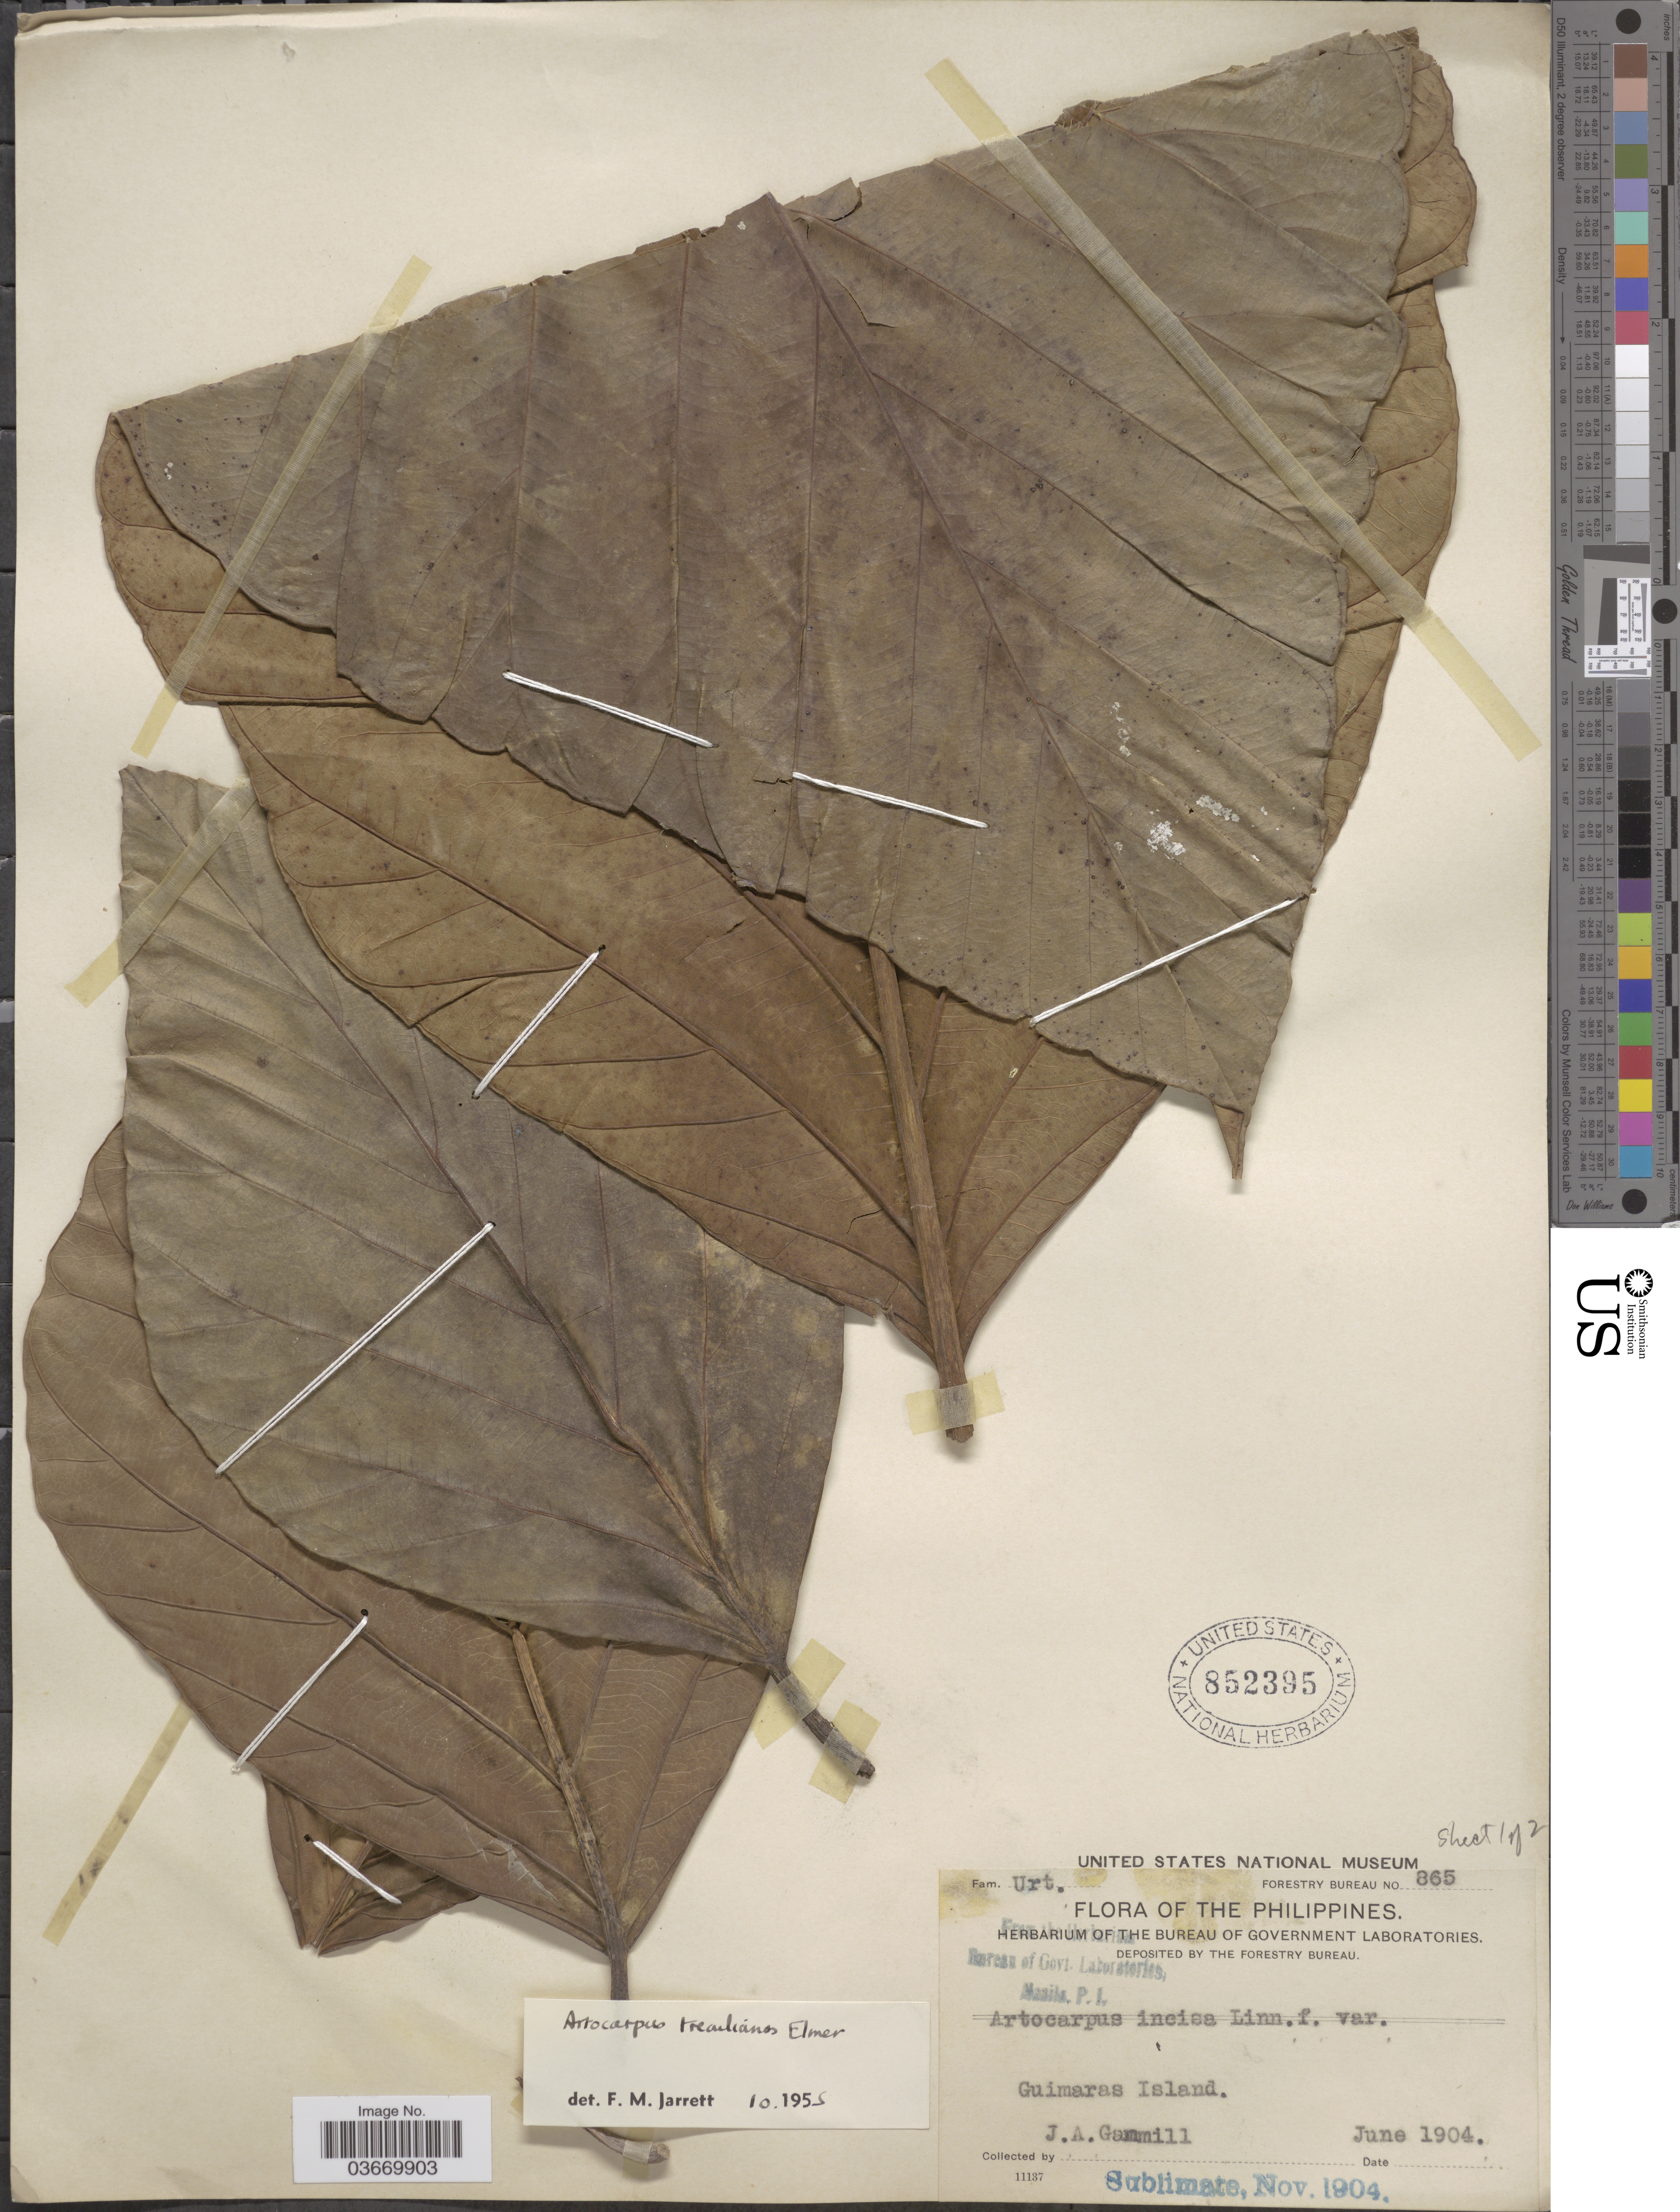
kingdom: Plantae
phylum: Tracheophyta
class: Magnoliopsida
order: Rosales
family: Moraceae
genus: Artocarpus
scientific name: Artocarpus treculianus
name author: Elmer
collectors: J. Gammill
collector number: Forestry Bureau 865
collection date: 1904-06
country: Philippines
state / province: Western Visayas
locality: Guimaras Island.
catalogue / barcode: US 852395